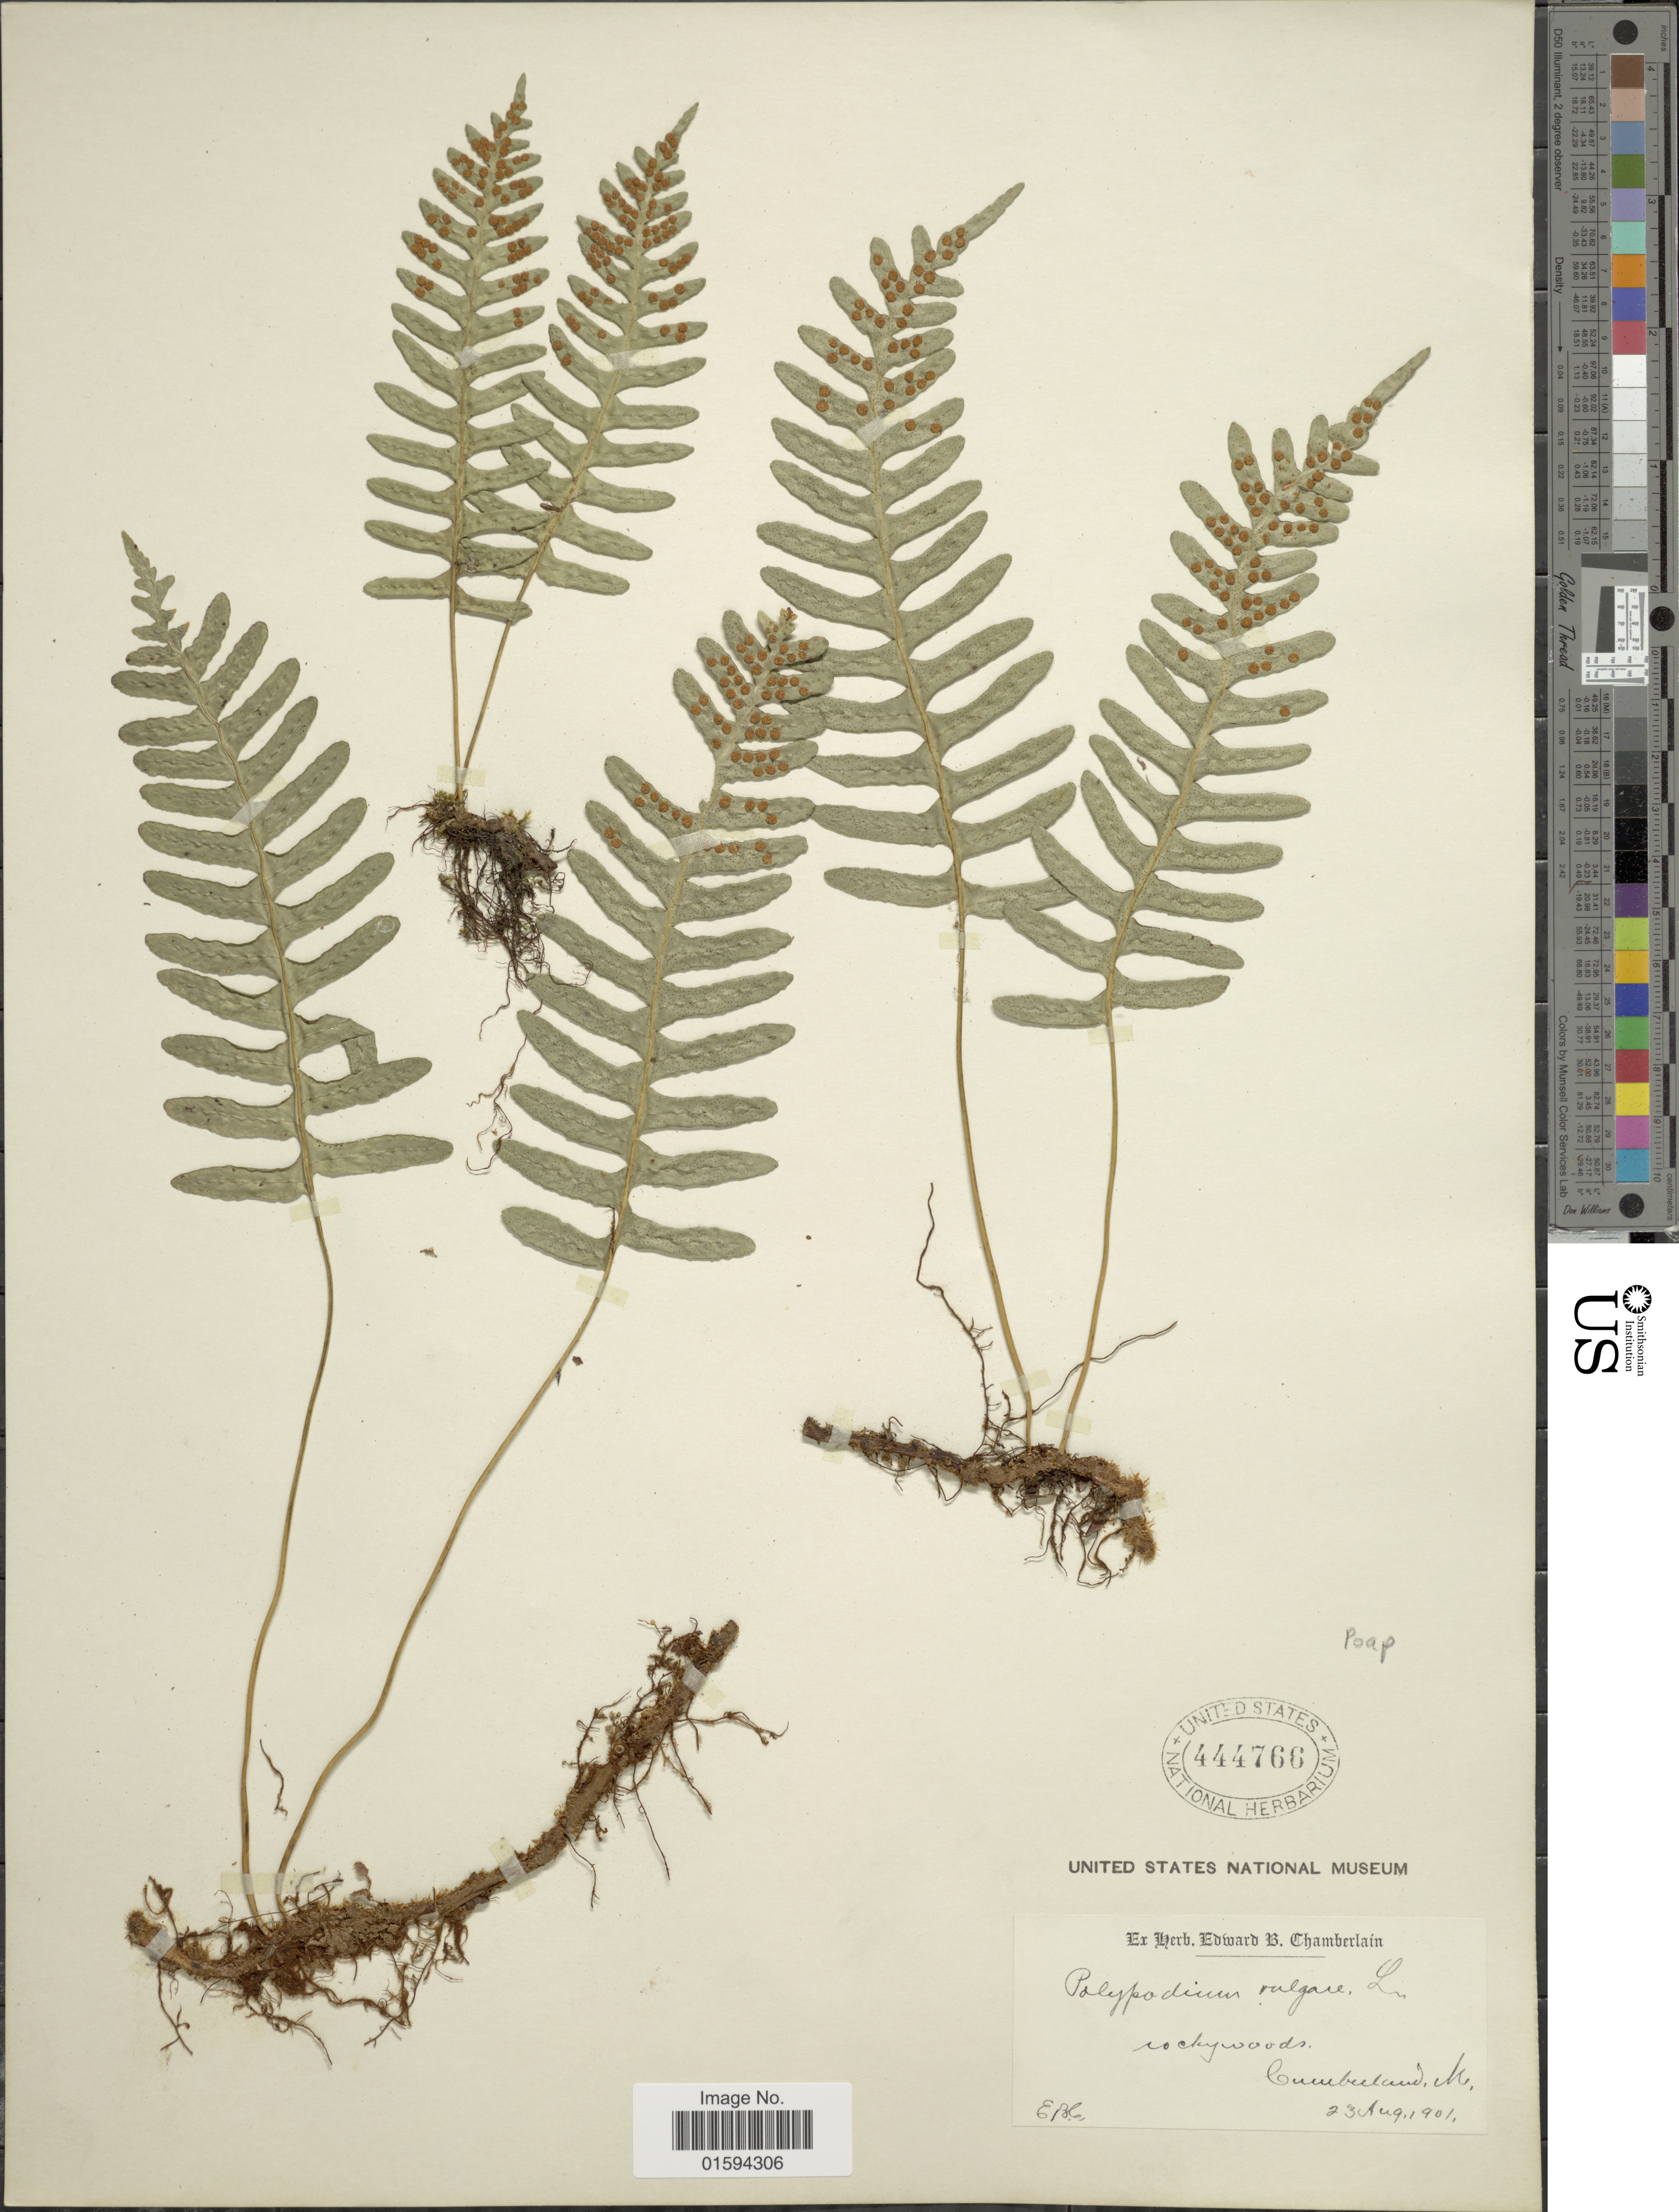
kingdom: Plantae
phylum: Tracheophyta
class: Polypodiopsida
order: Polypodiales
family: Polypodiaceae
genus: Polypodium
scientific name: Polypodium appalachianum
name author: Haufler & Windham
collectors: E. Chamberlain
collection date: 1901-08-23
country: United States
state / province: Maryland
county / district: Allegany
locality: Cumberland, M.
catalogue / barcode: US 444766